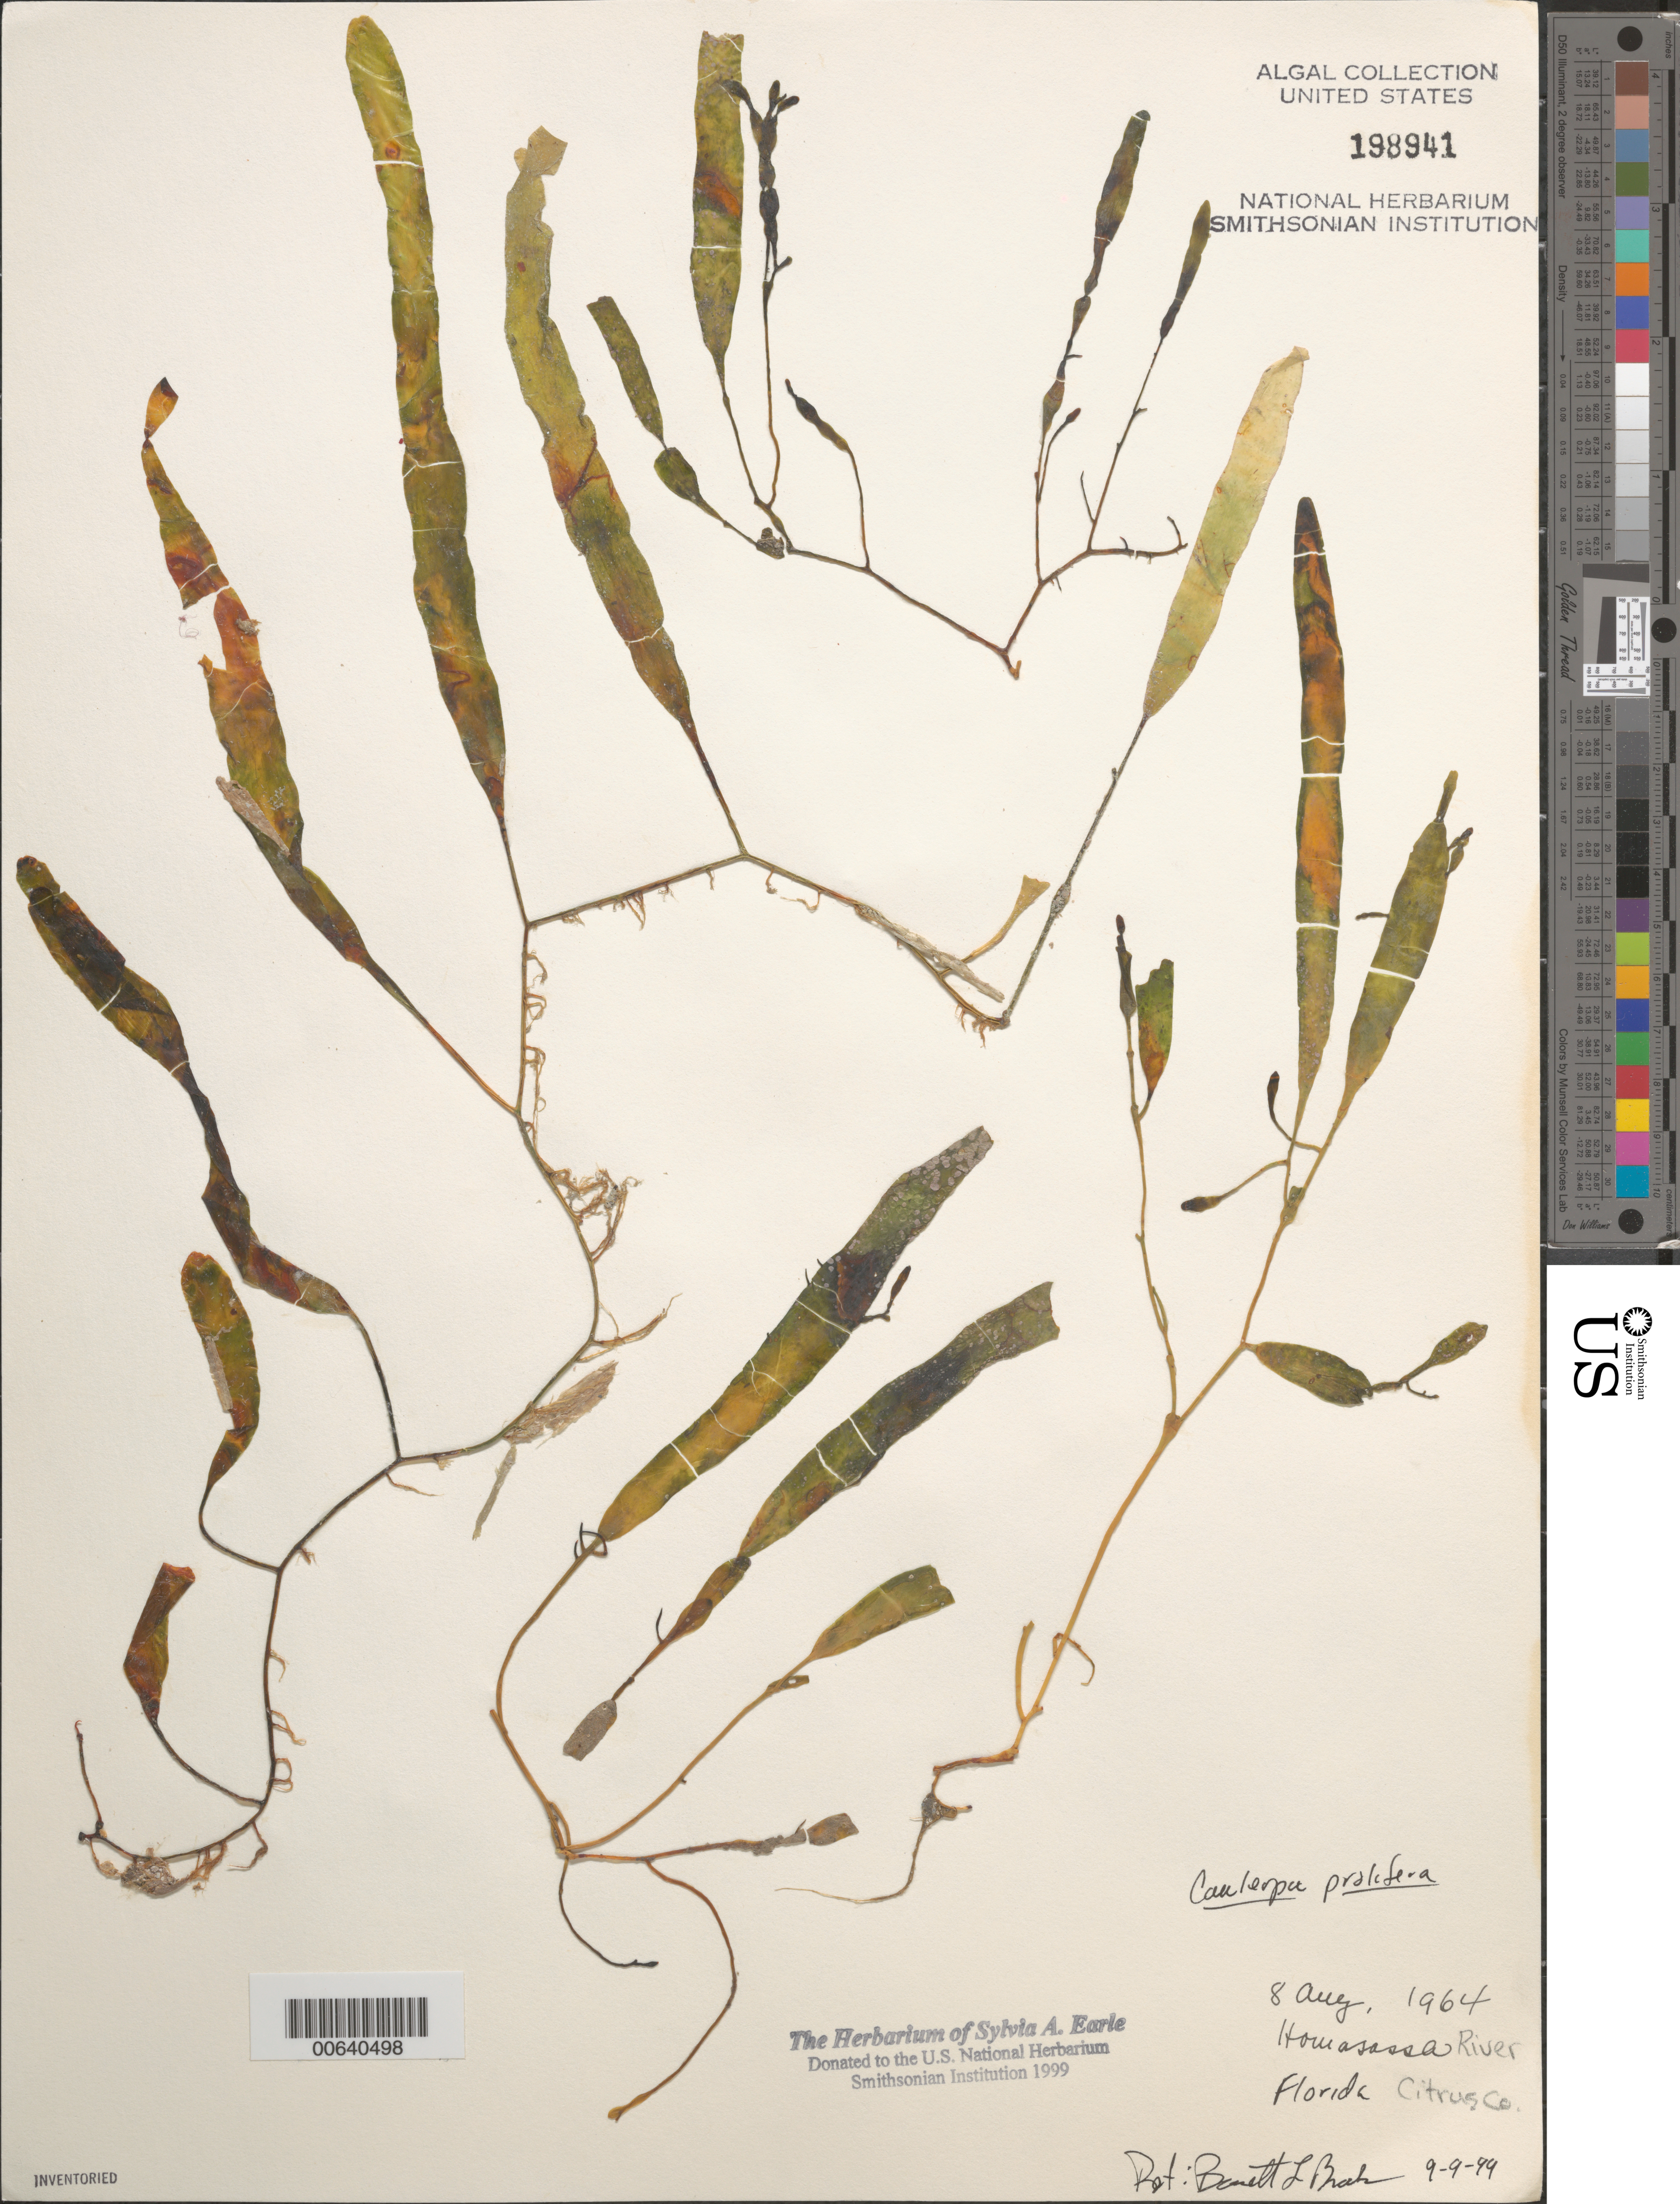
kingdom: Plantae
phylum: Chlorophyta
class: Ulvophyceae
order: Bryopsidales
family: Caulerpaceae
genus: Caulerpa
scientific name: Caulerpa prolifera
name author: (Forssk.) J.V.Lamouroux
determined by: Brooks, B. L., (BOT), Smithsonian Institution - National Museum of Natural History (UNITED STATES)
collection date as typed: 08 Aug 1964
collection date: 1964-08-08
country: United States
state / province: Florida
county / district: Citrus County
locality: Homosassa River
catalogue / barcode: US 198941